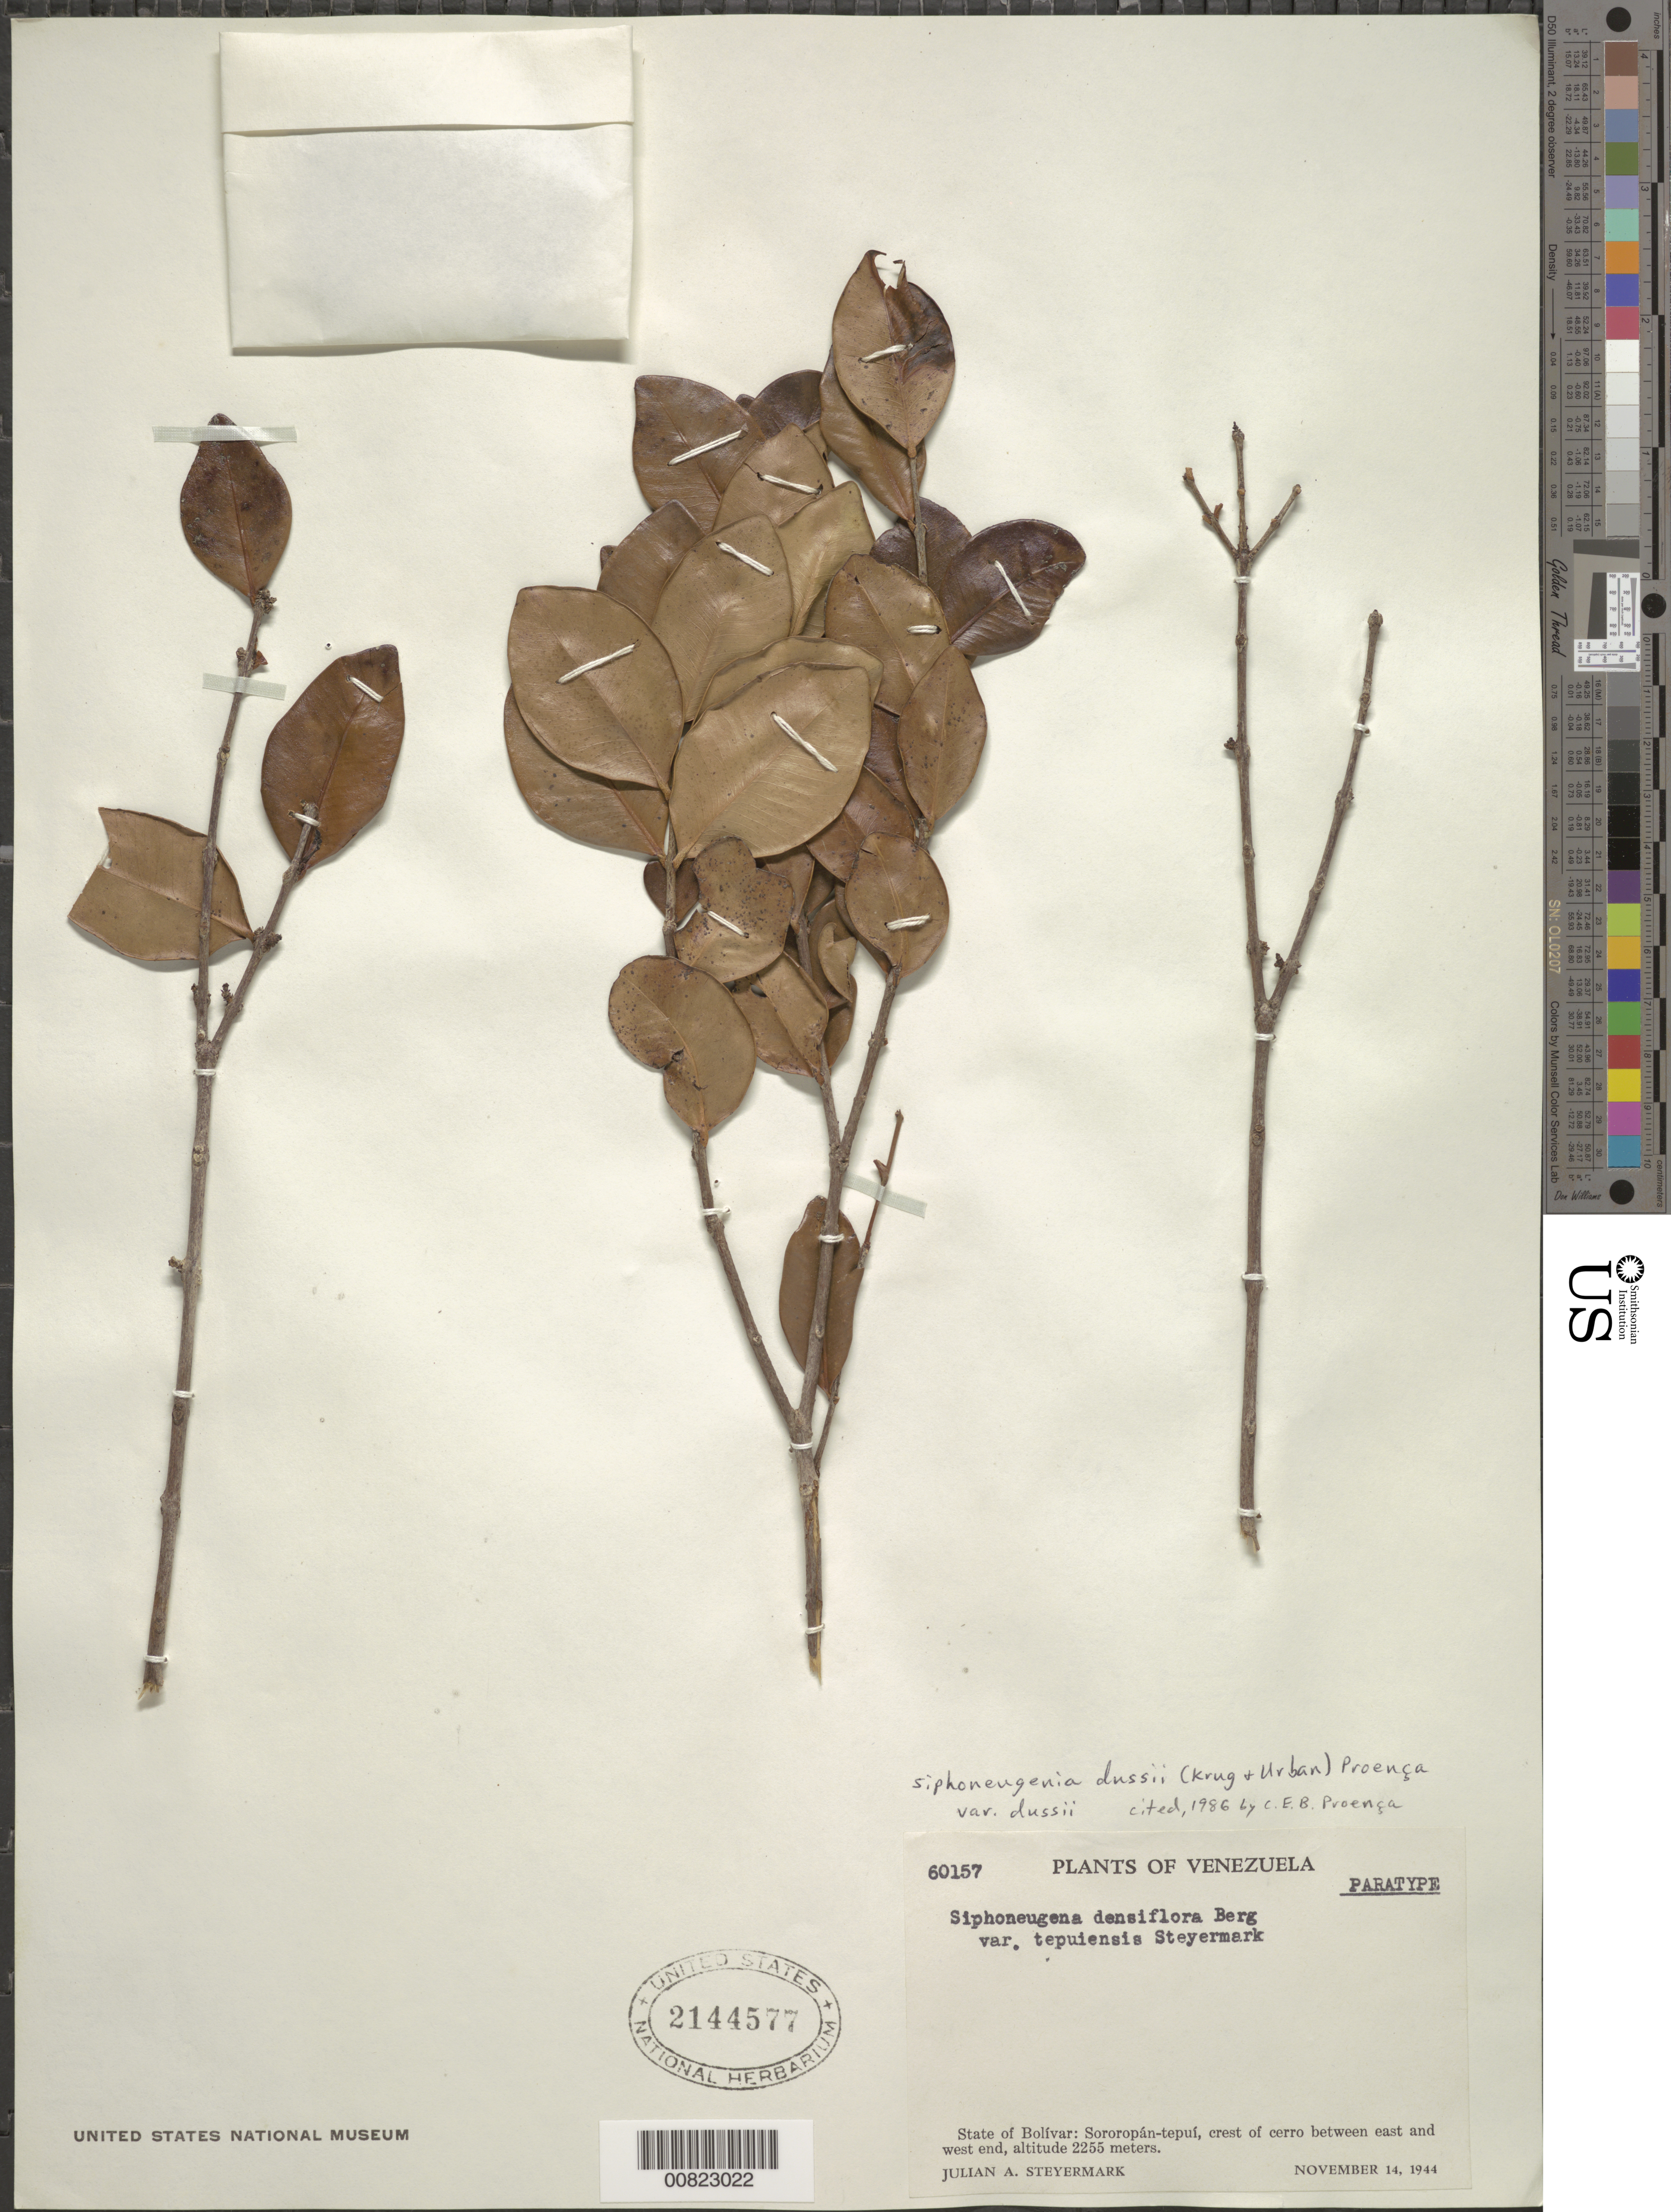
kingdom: Plantae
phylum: Tracheophyta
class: Magnoliopsida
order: Myrtales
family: Myrtaceae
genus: Siphoneugena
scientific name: Siphoneugena dussii var. dussii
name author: (Krug & Urb.) Proença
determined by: Proença, C. E. B.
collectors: J. Steyermark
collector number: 60157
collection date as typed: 14-Nov-44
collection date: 1944-11-14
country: Venezuela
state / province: Bolívar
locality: Sororopán-tepuí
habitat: Crest of cerro between E & W end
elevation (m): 2255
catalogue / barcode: US 2144577